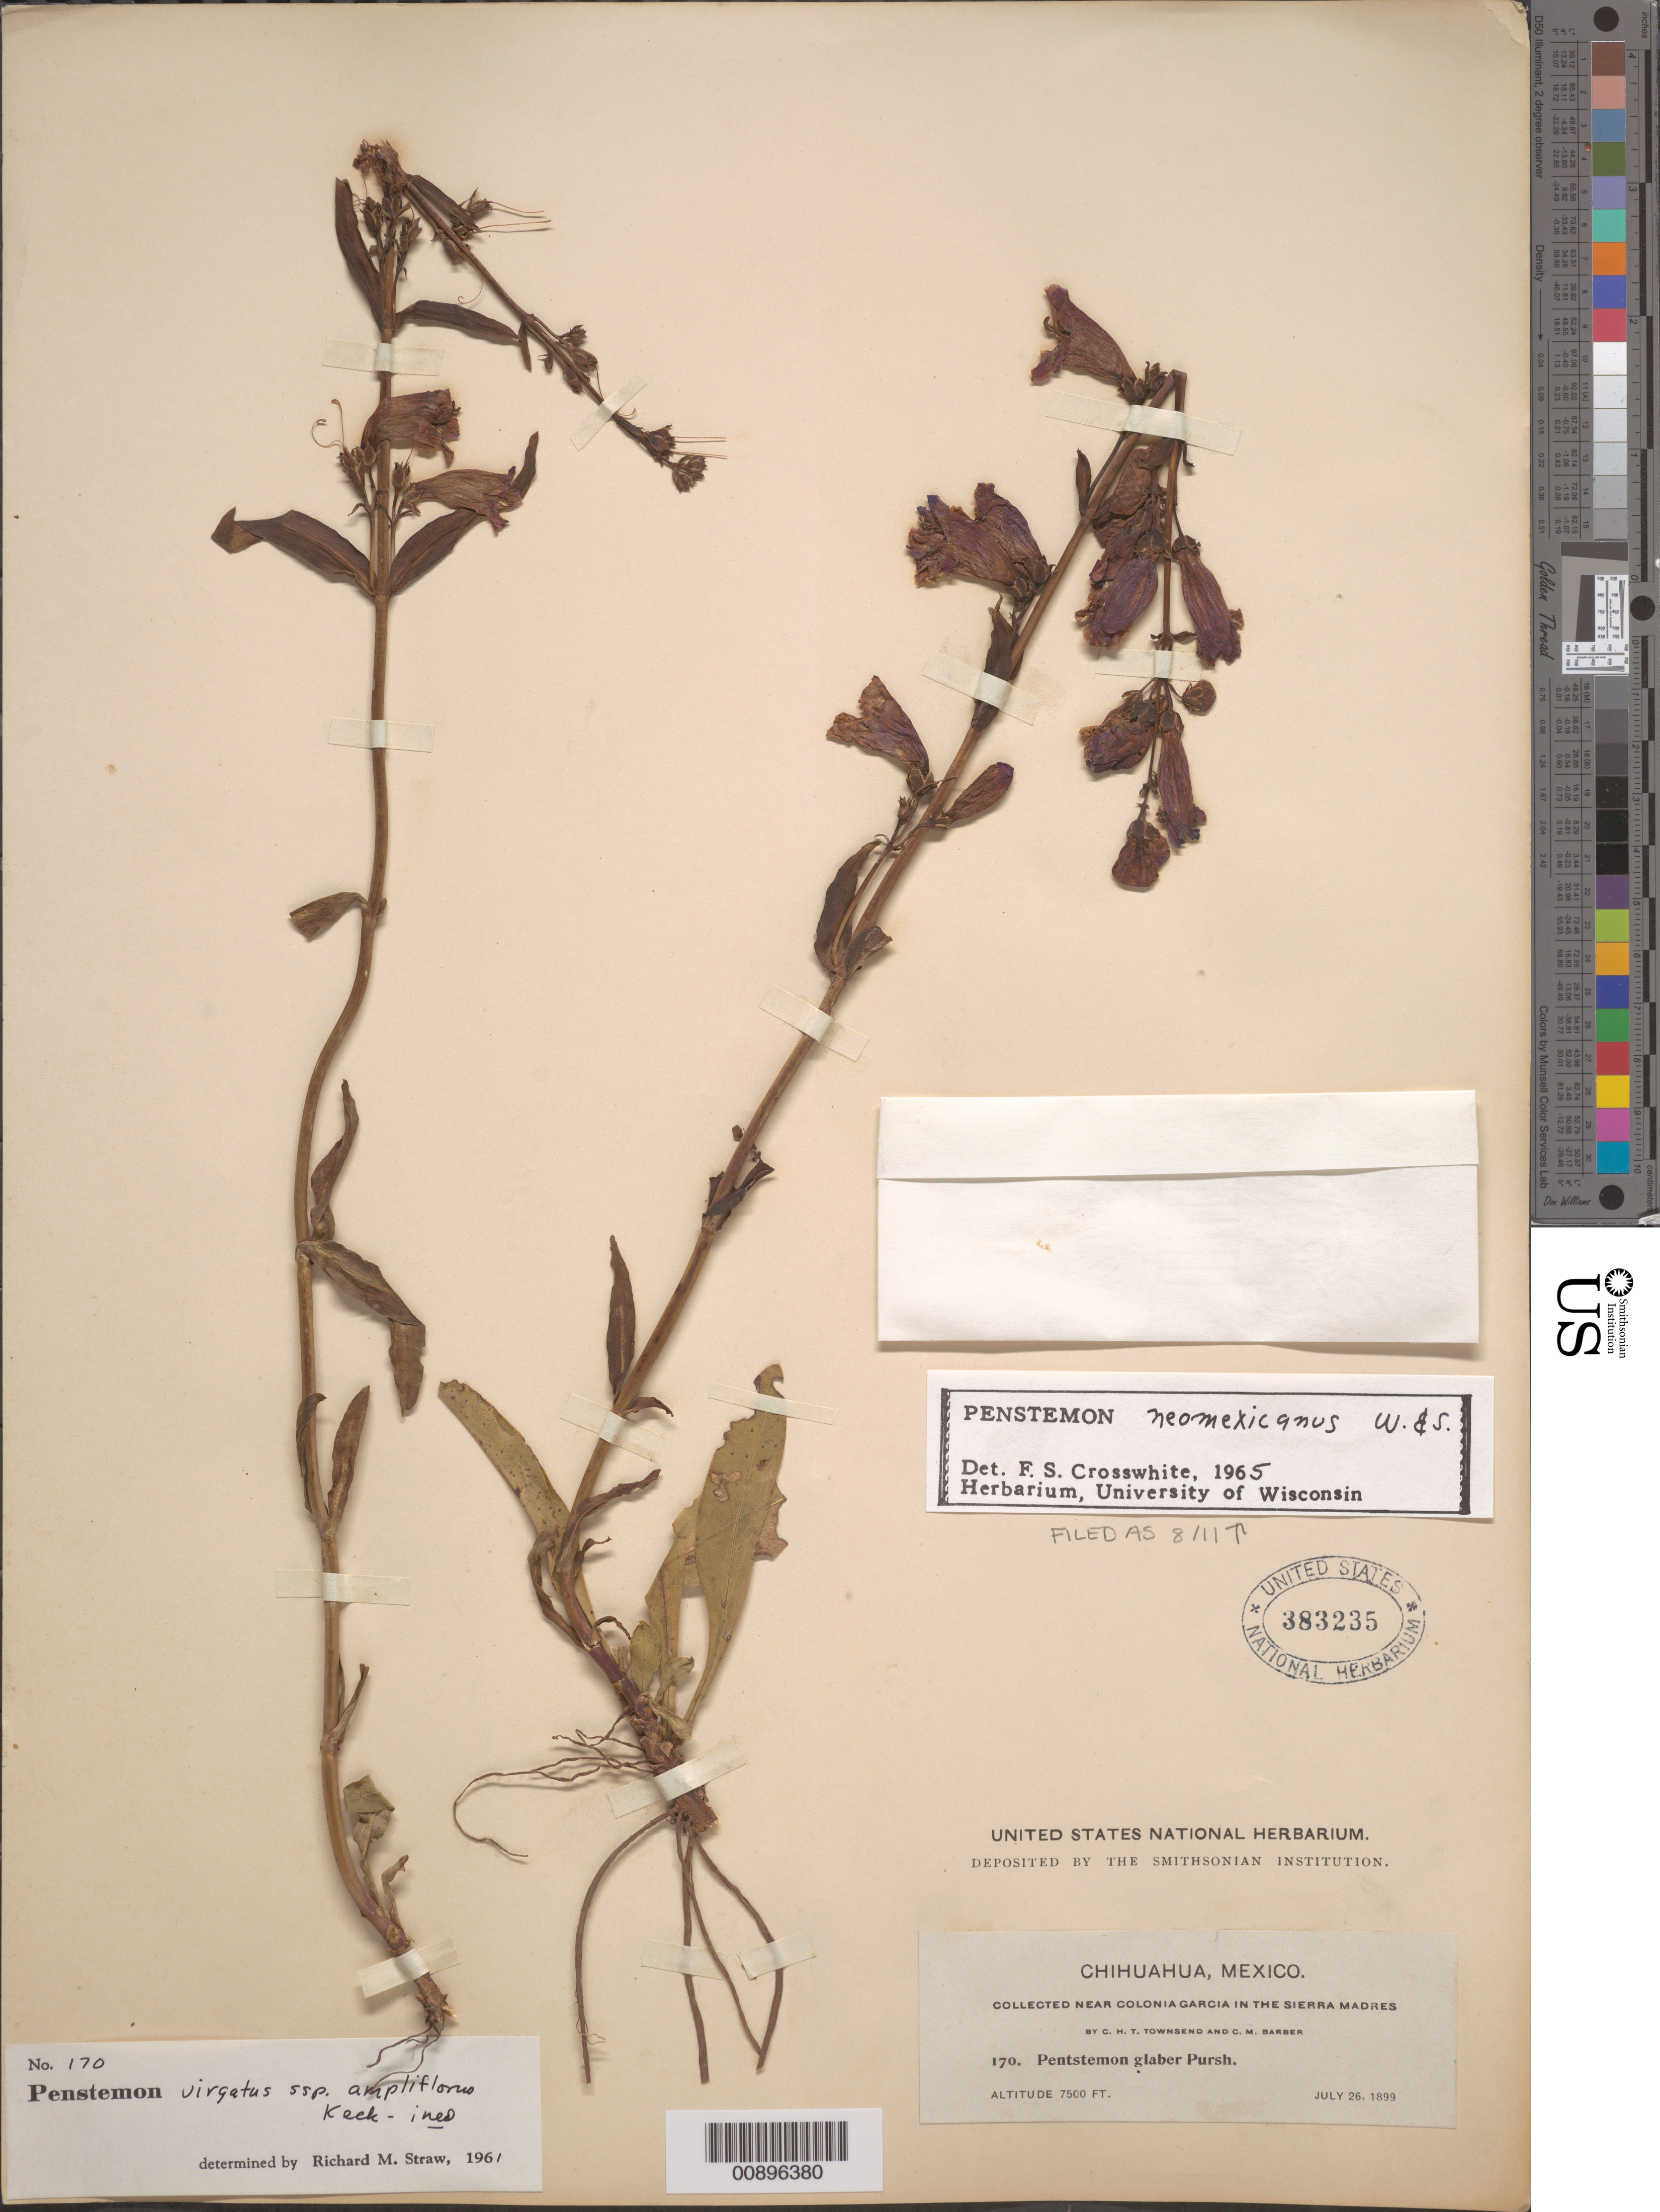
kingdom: Plantae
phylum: Tracheophyta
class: Magnoliopsida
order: Lamiales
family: Plantaginaceae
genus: Penstemon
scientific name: Penstemon neomexicanus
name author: Wooton & Standl.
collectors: C. H. T. Townsend & C. Barber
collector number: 170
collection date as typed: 26 Jul 1899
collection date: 1899-07-26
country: Mexico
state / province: Chihuahua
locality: Near Colonia García in the Sierra Madre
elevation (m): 2286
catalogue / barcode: US 383235